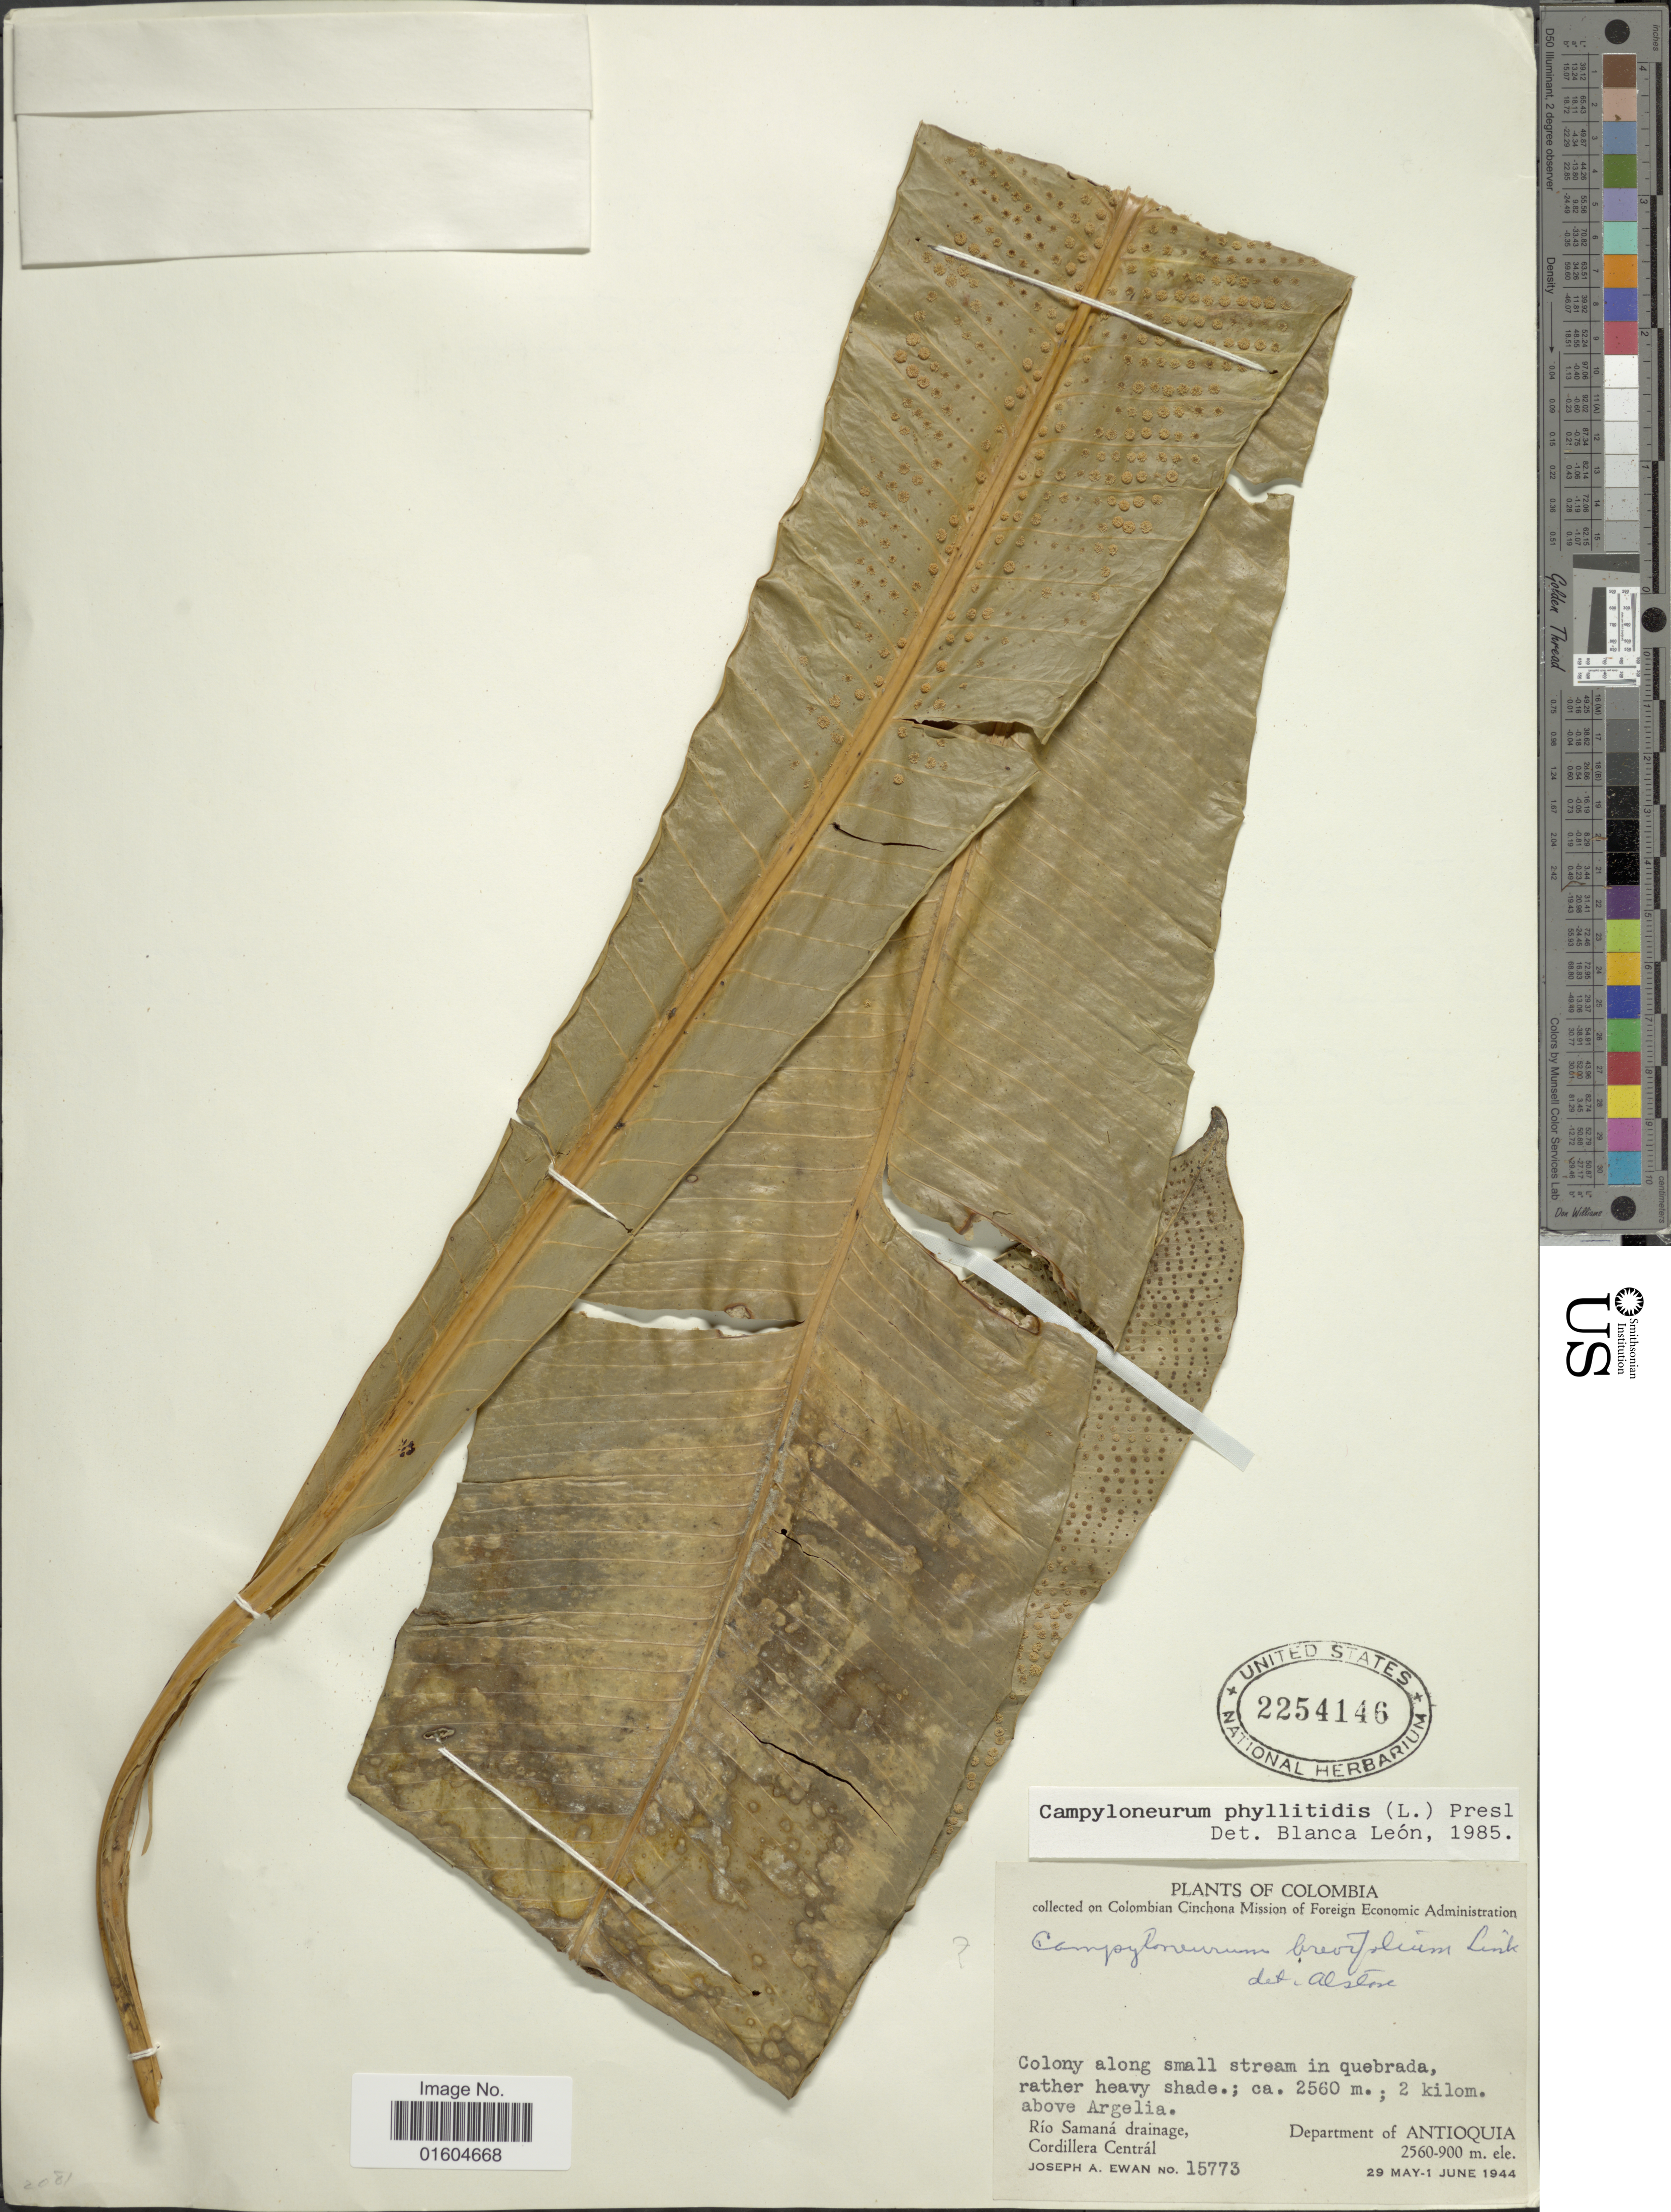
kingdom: Plantae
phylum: Tracheophyta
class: Polypodiopsida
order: Polypodiales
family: Polypodiaceae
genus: Campyloneurum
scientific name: Campyloneurum phyllitidis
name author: (L.) C. Presl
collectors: J. A. Ewan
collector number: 15773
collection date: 1944-05-29/1944-06-01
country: Colombia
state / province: Antioquia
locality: Colombia. 2 kilom. above Argelia. Rio Samana drainage, Cordillera Central. Department of Antioquia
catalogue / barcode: US 2254146